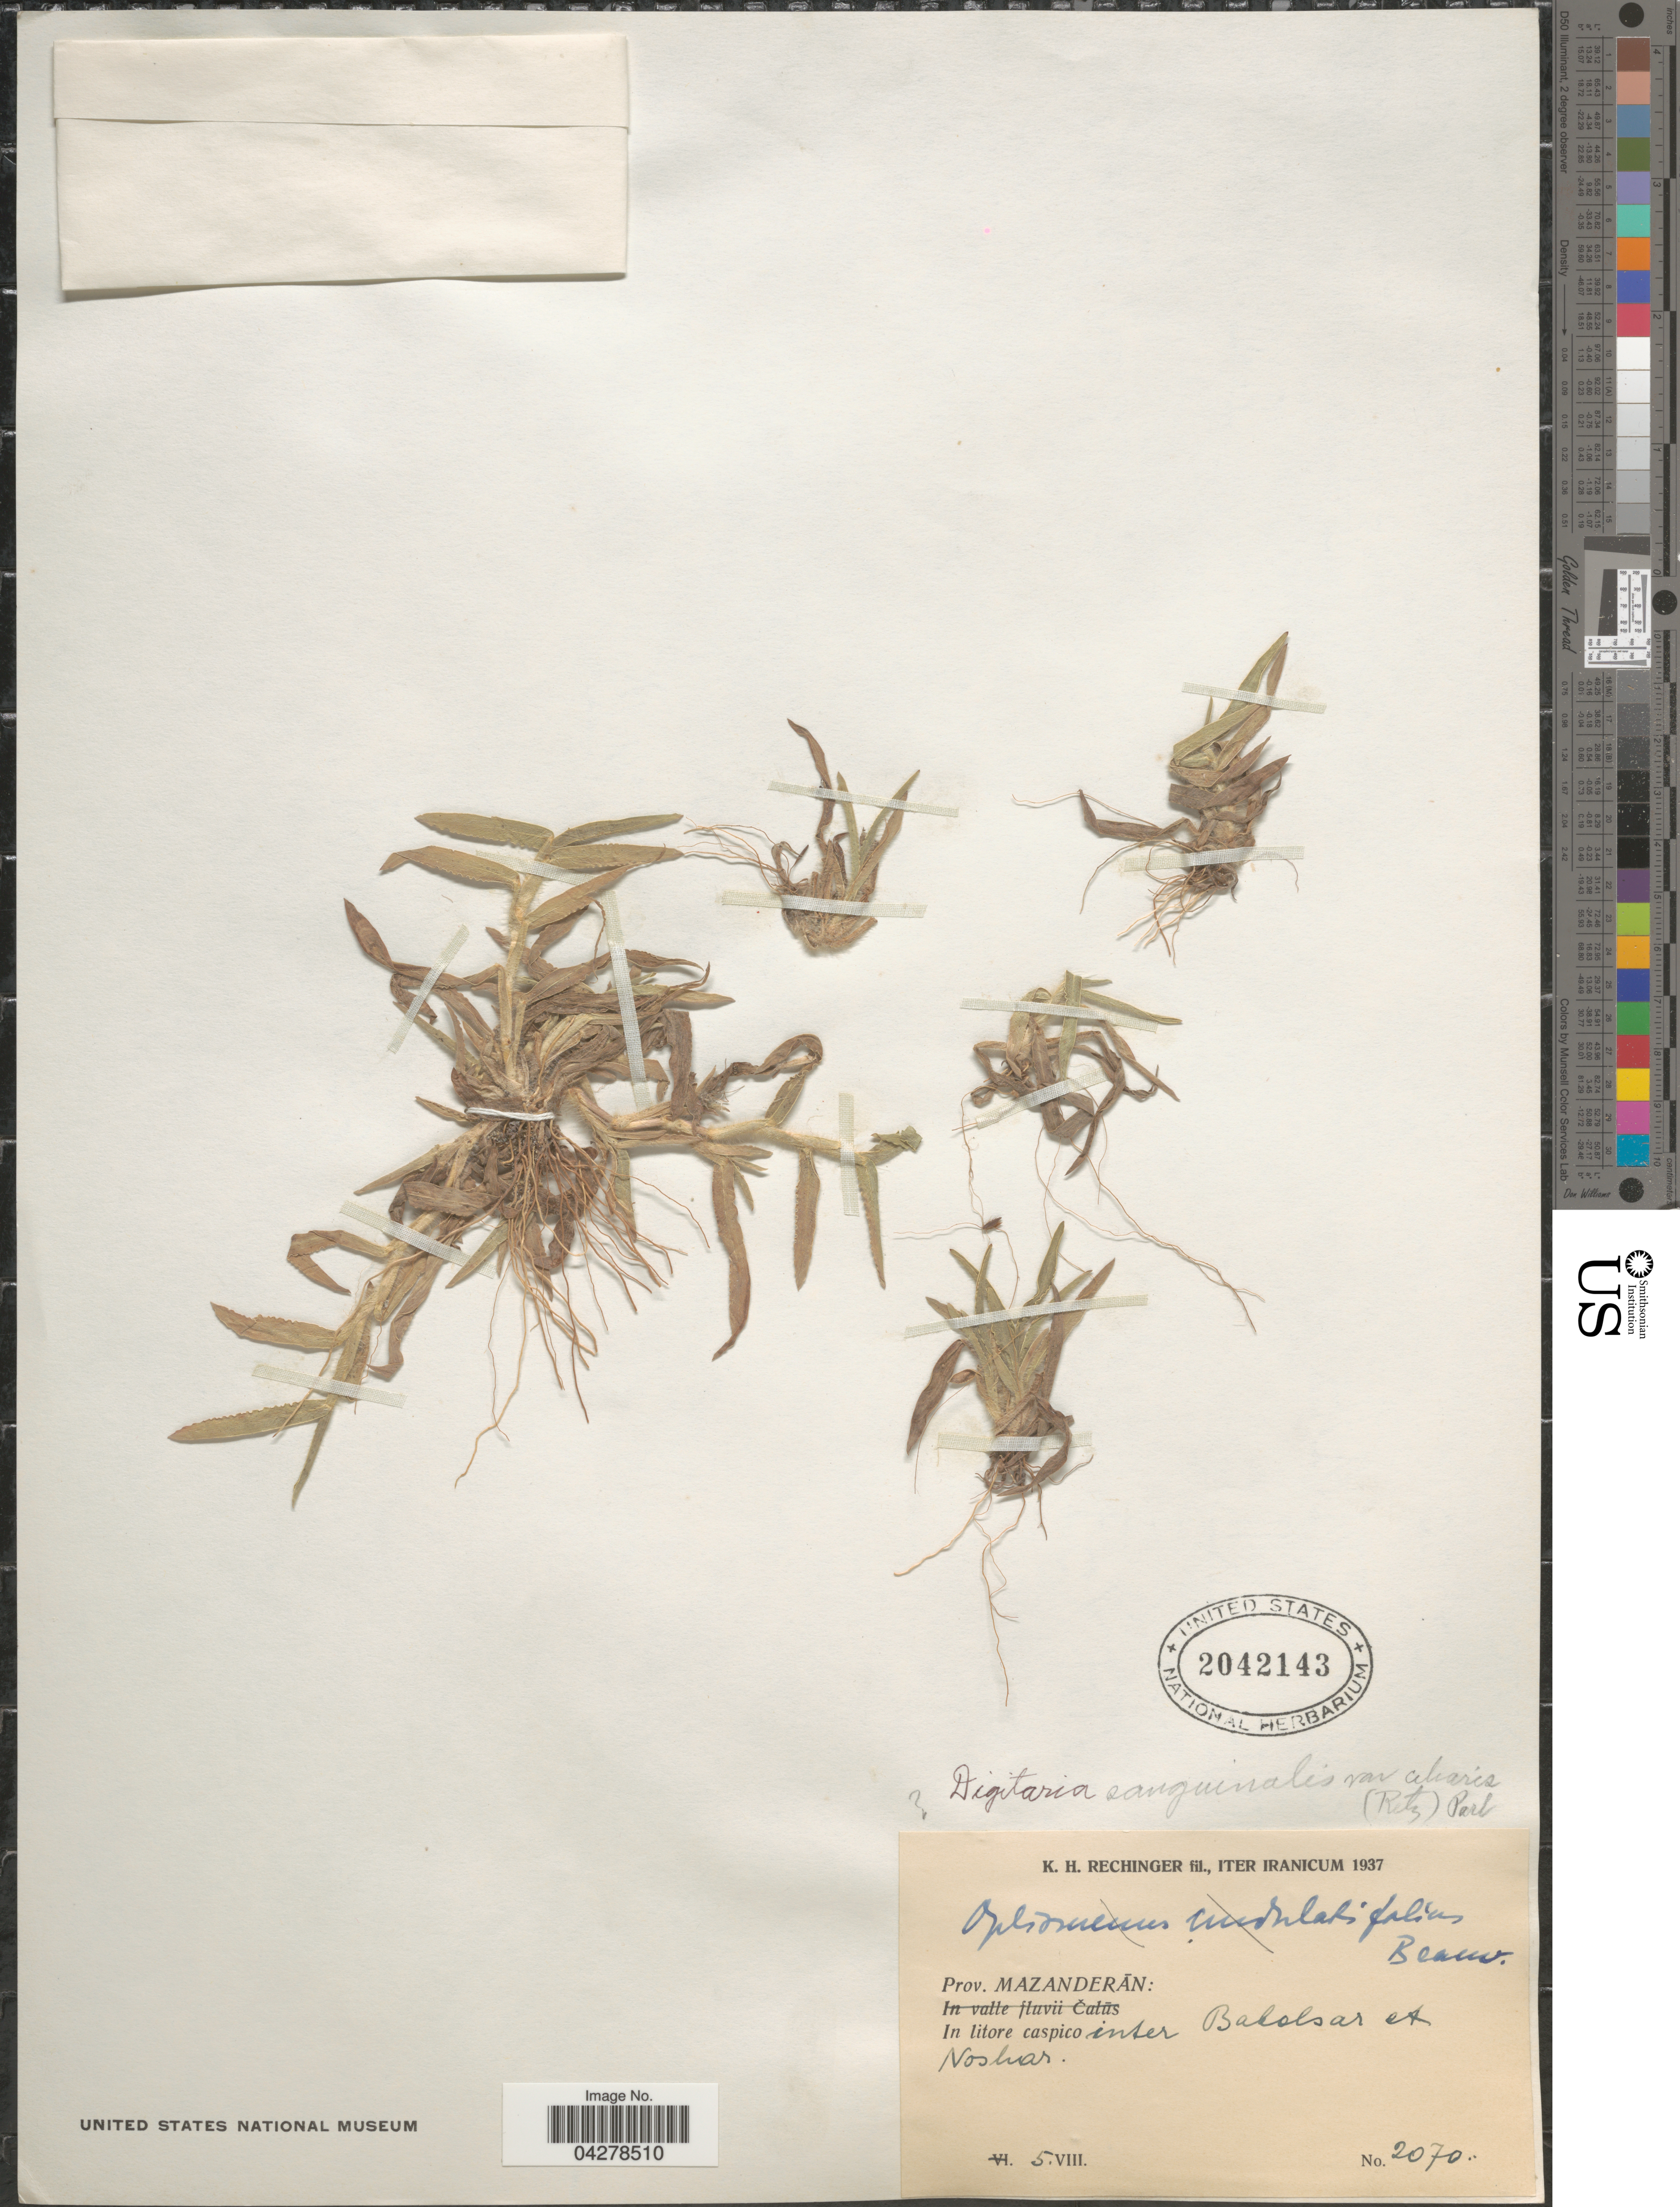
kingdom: Plantae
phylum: Tracheophyta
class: Liliopsida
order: Poales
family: Poaceae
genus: Digitaria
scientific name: Digitaria sanguinalis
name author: (L.) Scop.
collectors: K. H. Rechinger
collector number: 2070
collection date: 1937-08-05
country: Iran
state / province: Mazandaran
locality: Iter Iranicum 1937. Prov. Mazanderān: In litore caspico inter Bakolsar [interpreted] et Noshar [interpreted].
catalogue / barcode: US 2042143